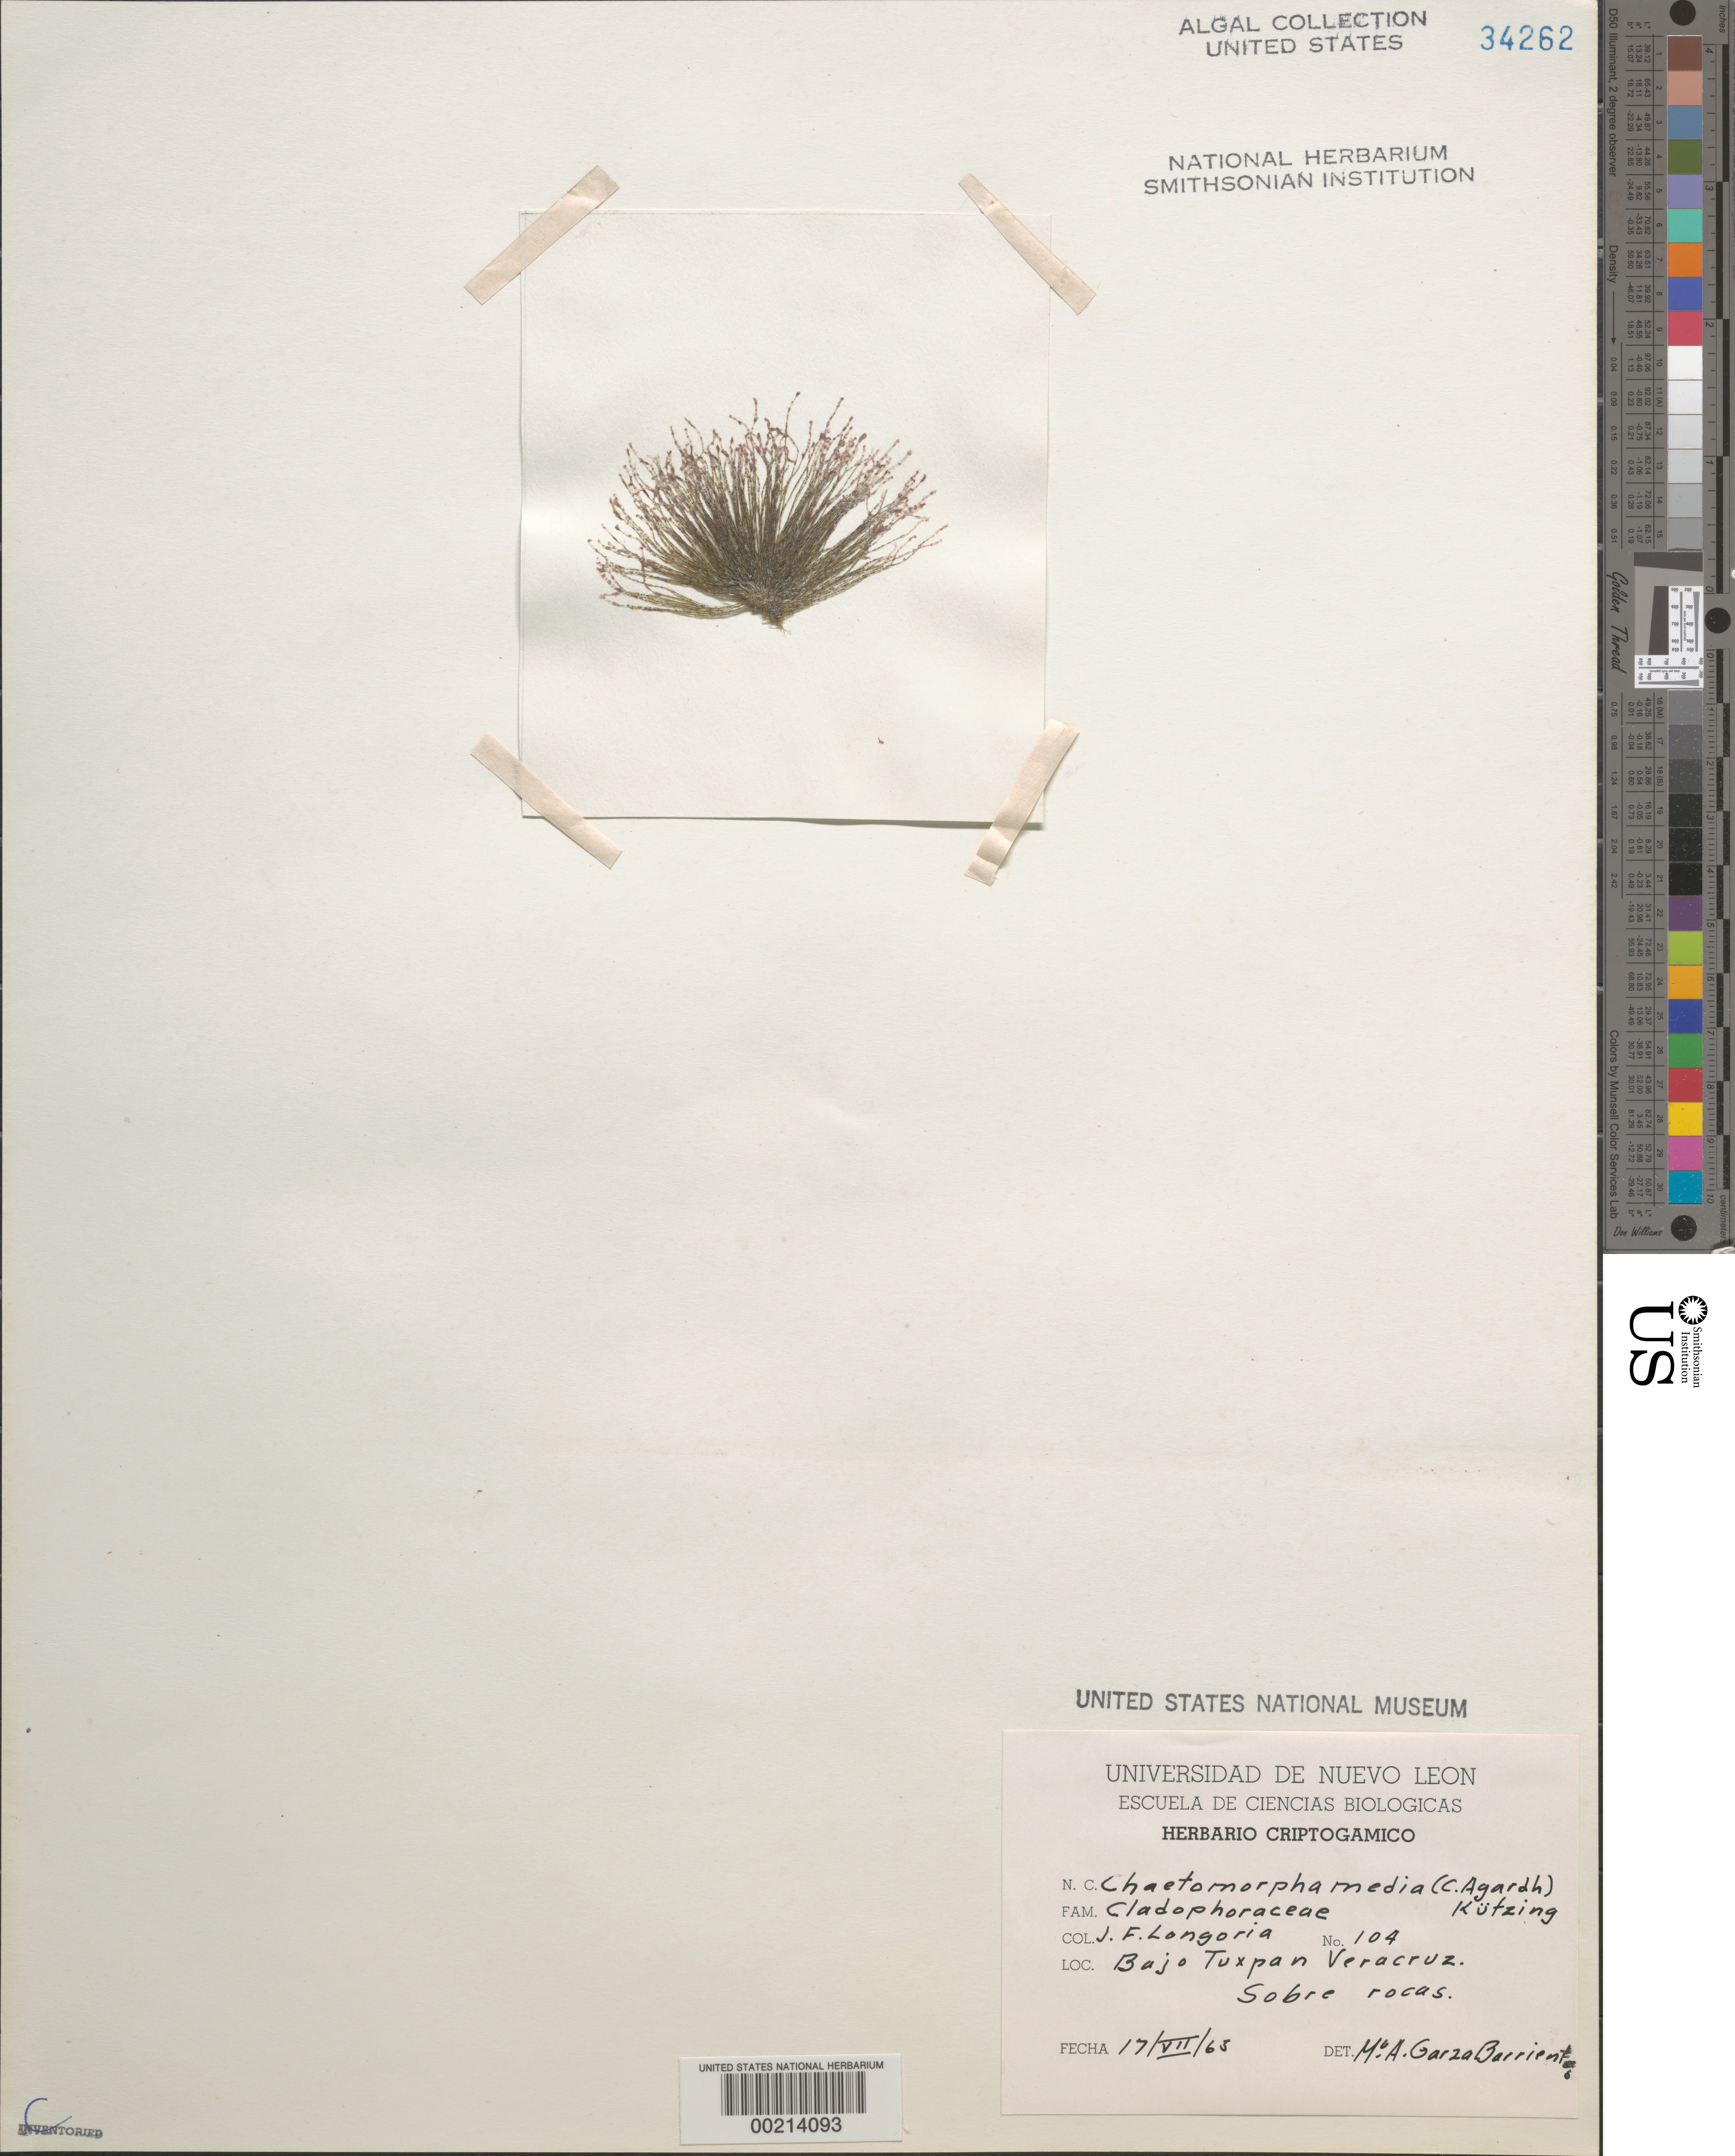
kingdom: Plantae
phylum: Chlorophyta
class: Ulvophyceae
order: Cladophorales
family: Cladophoraceae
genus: Chaetomorpha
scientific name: Chaetomorpha melagonium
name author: (F. Weber & D. Mohr) Kützing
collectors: J. Longoria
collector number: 104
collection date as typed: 17 Jul 1963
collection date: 1963-07-17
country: Mexico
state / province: Veracruz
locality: Bajo Tuxpan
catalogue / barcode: US 34262